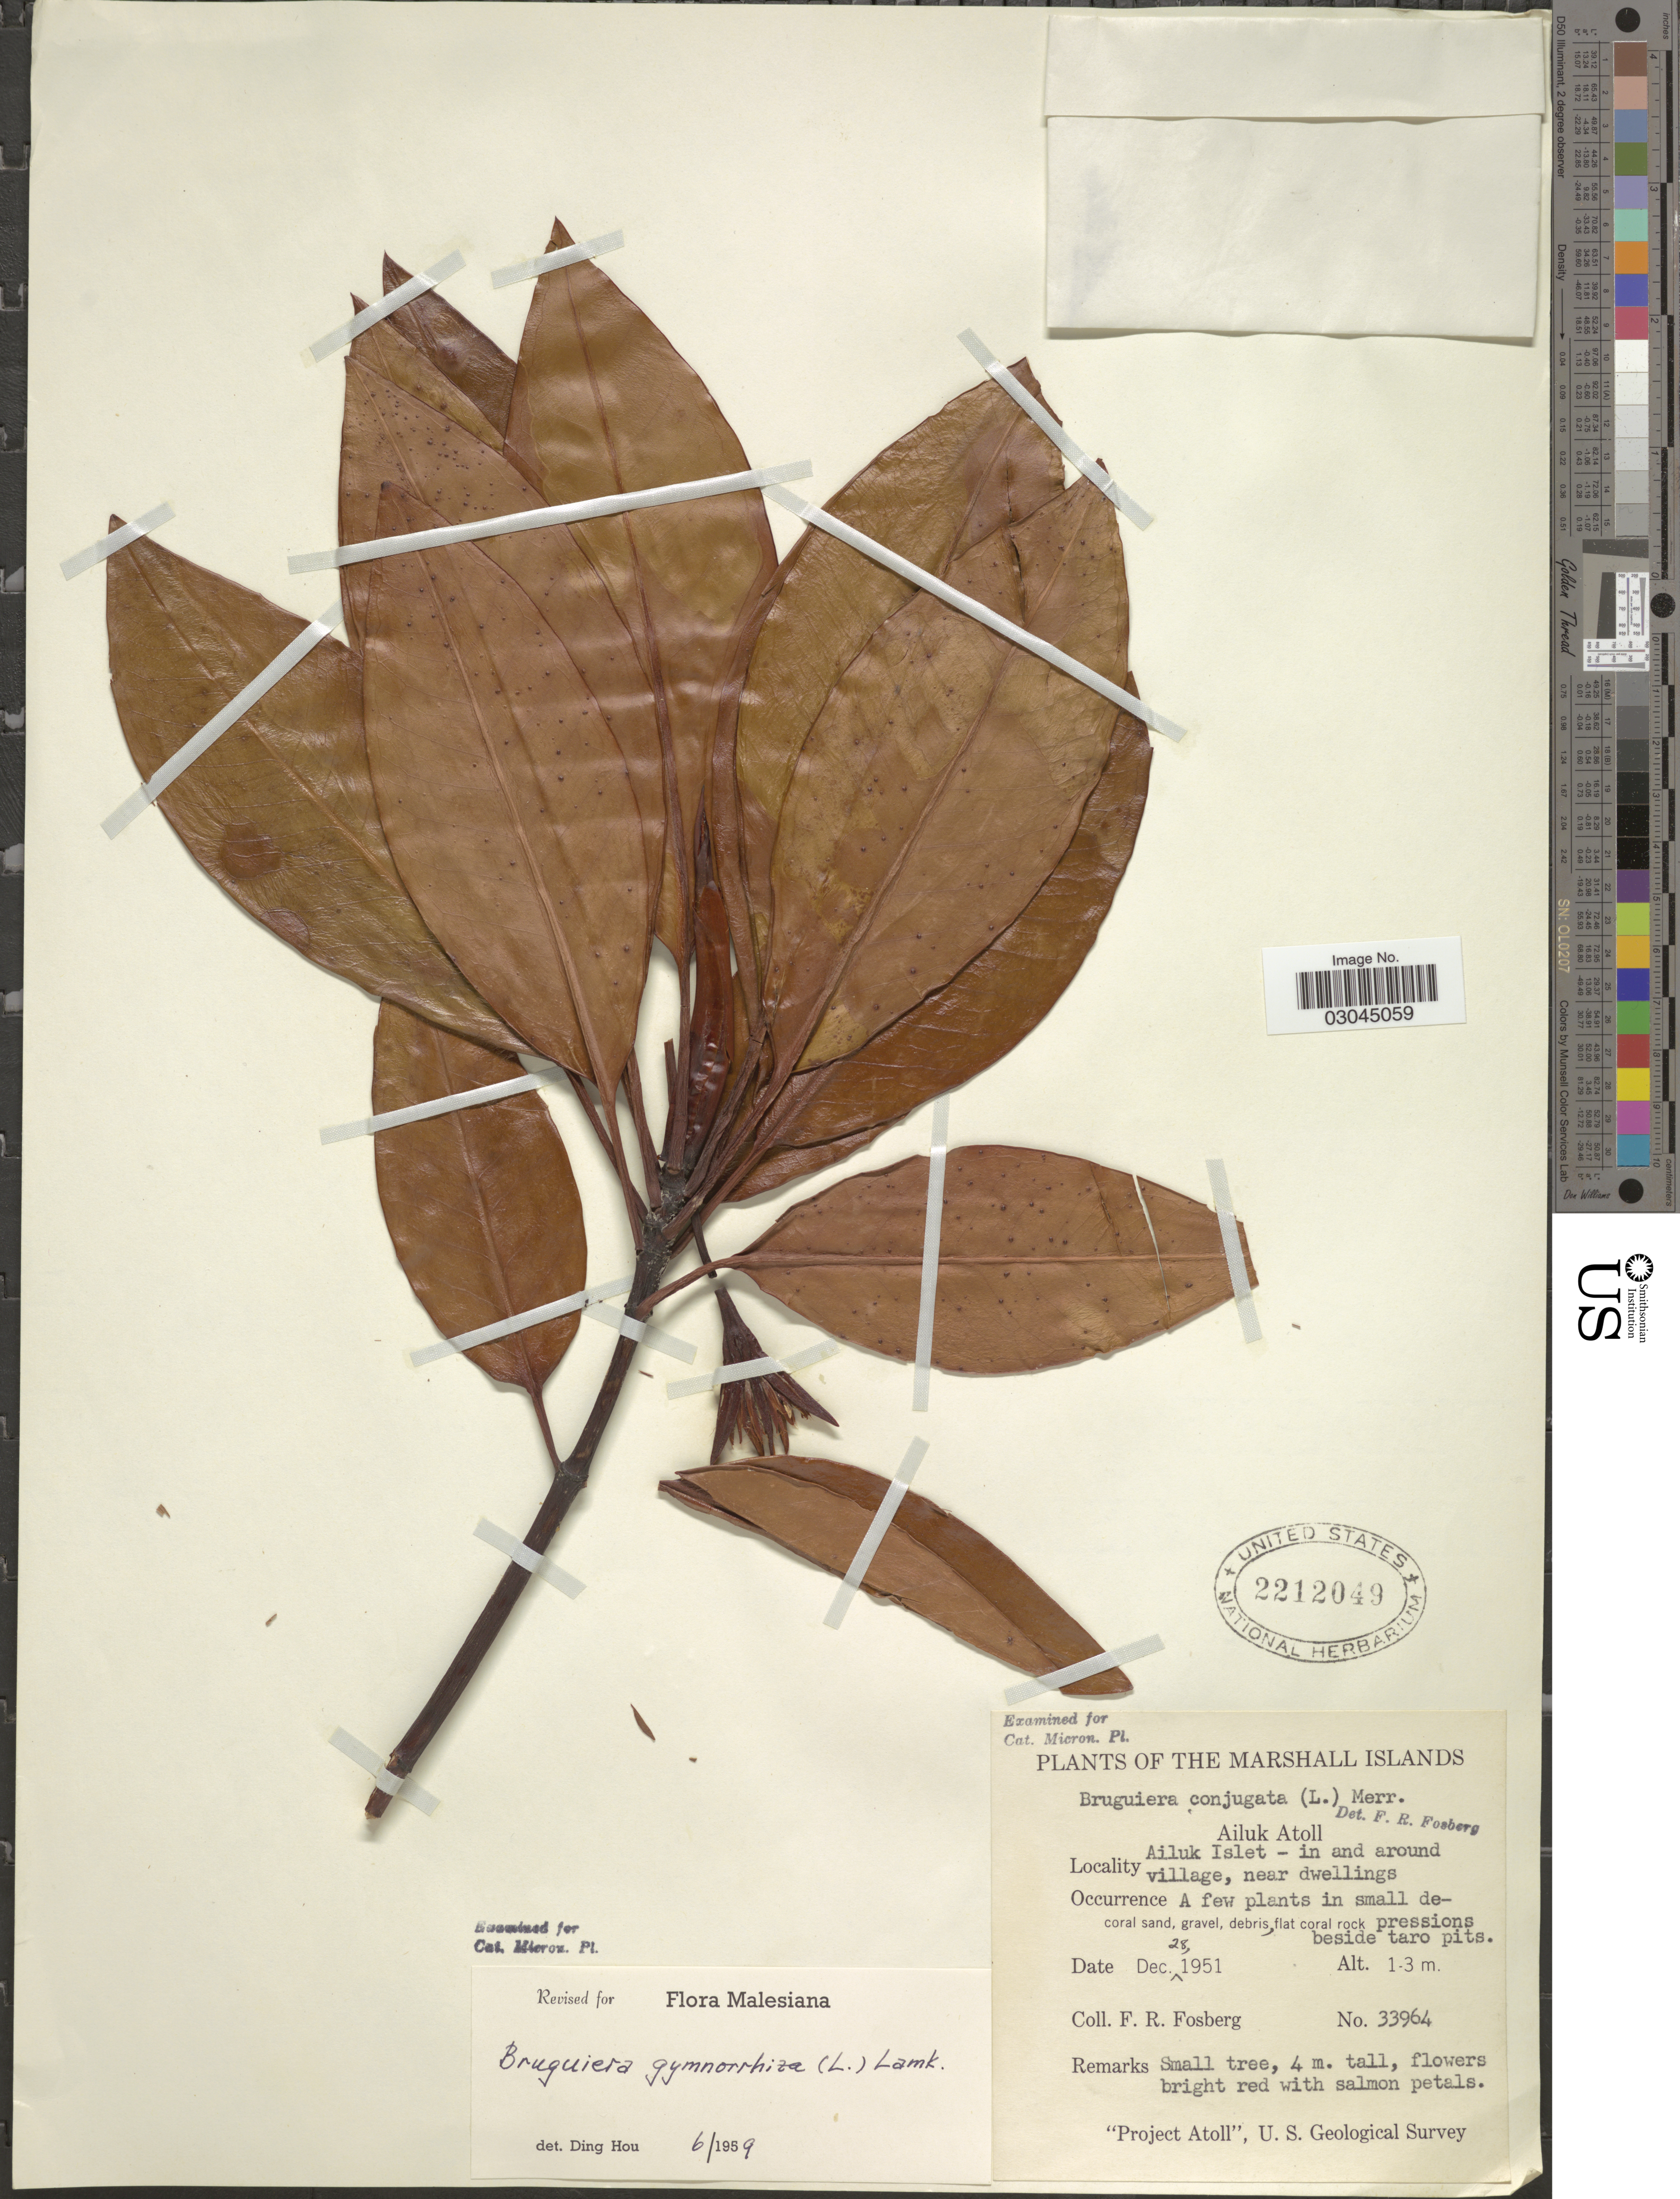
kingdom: Plantae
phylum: Tracheophyta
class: Magnoliopsida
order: Malpighiales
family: Rhizophoraceae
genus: Bruguiera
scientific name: Bruguiera gymnorhiza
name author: (L.) Savigny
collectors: F. R. Fosberg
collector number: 33964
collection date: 1951-12-28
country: Marshall Islands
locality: The Marshall Islands, Ailuk Atoll, Ailuk Islet - in and around village, near dwellings.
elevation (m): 1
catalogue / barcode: US 2212049